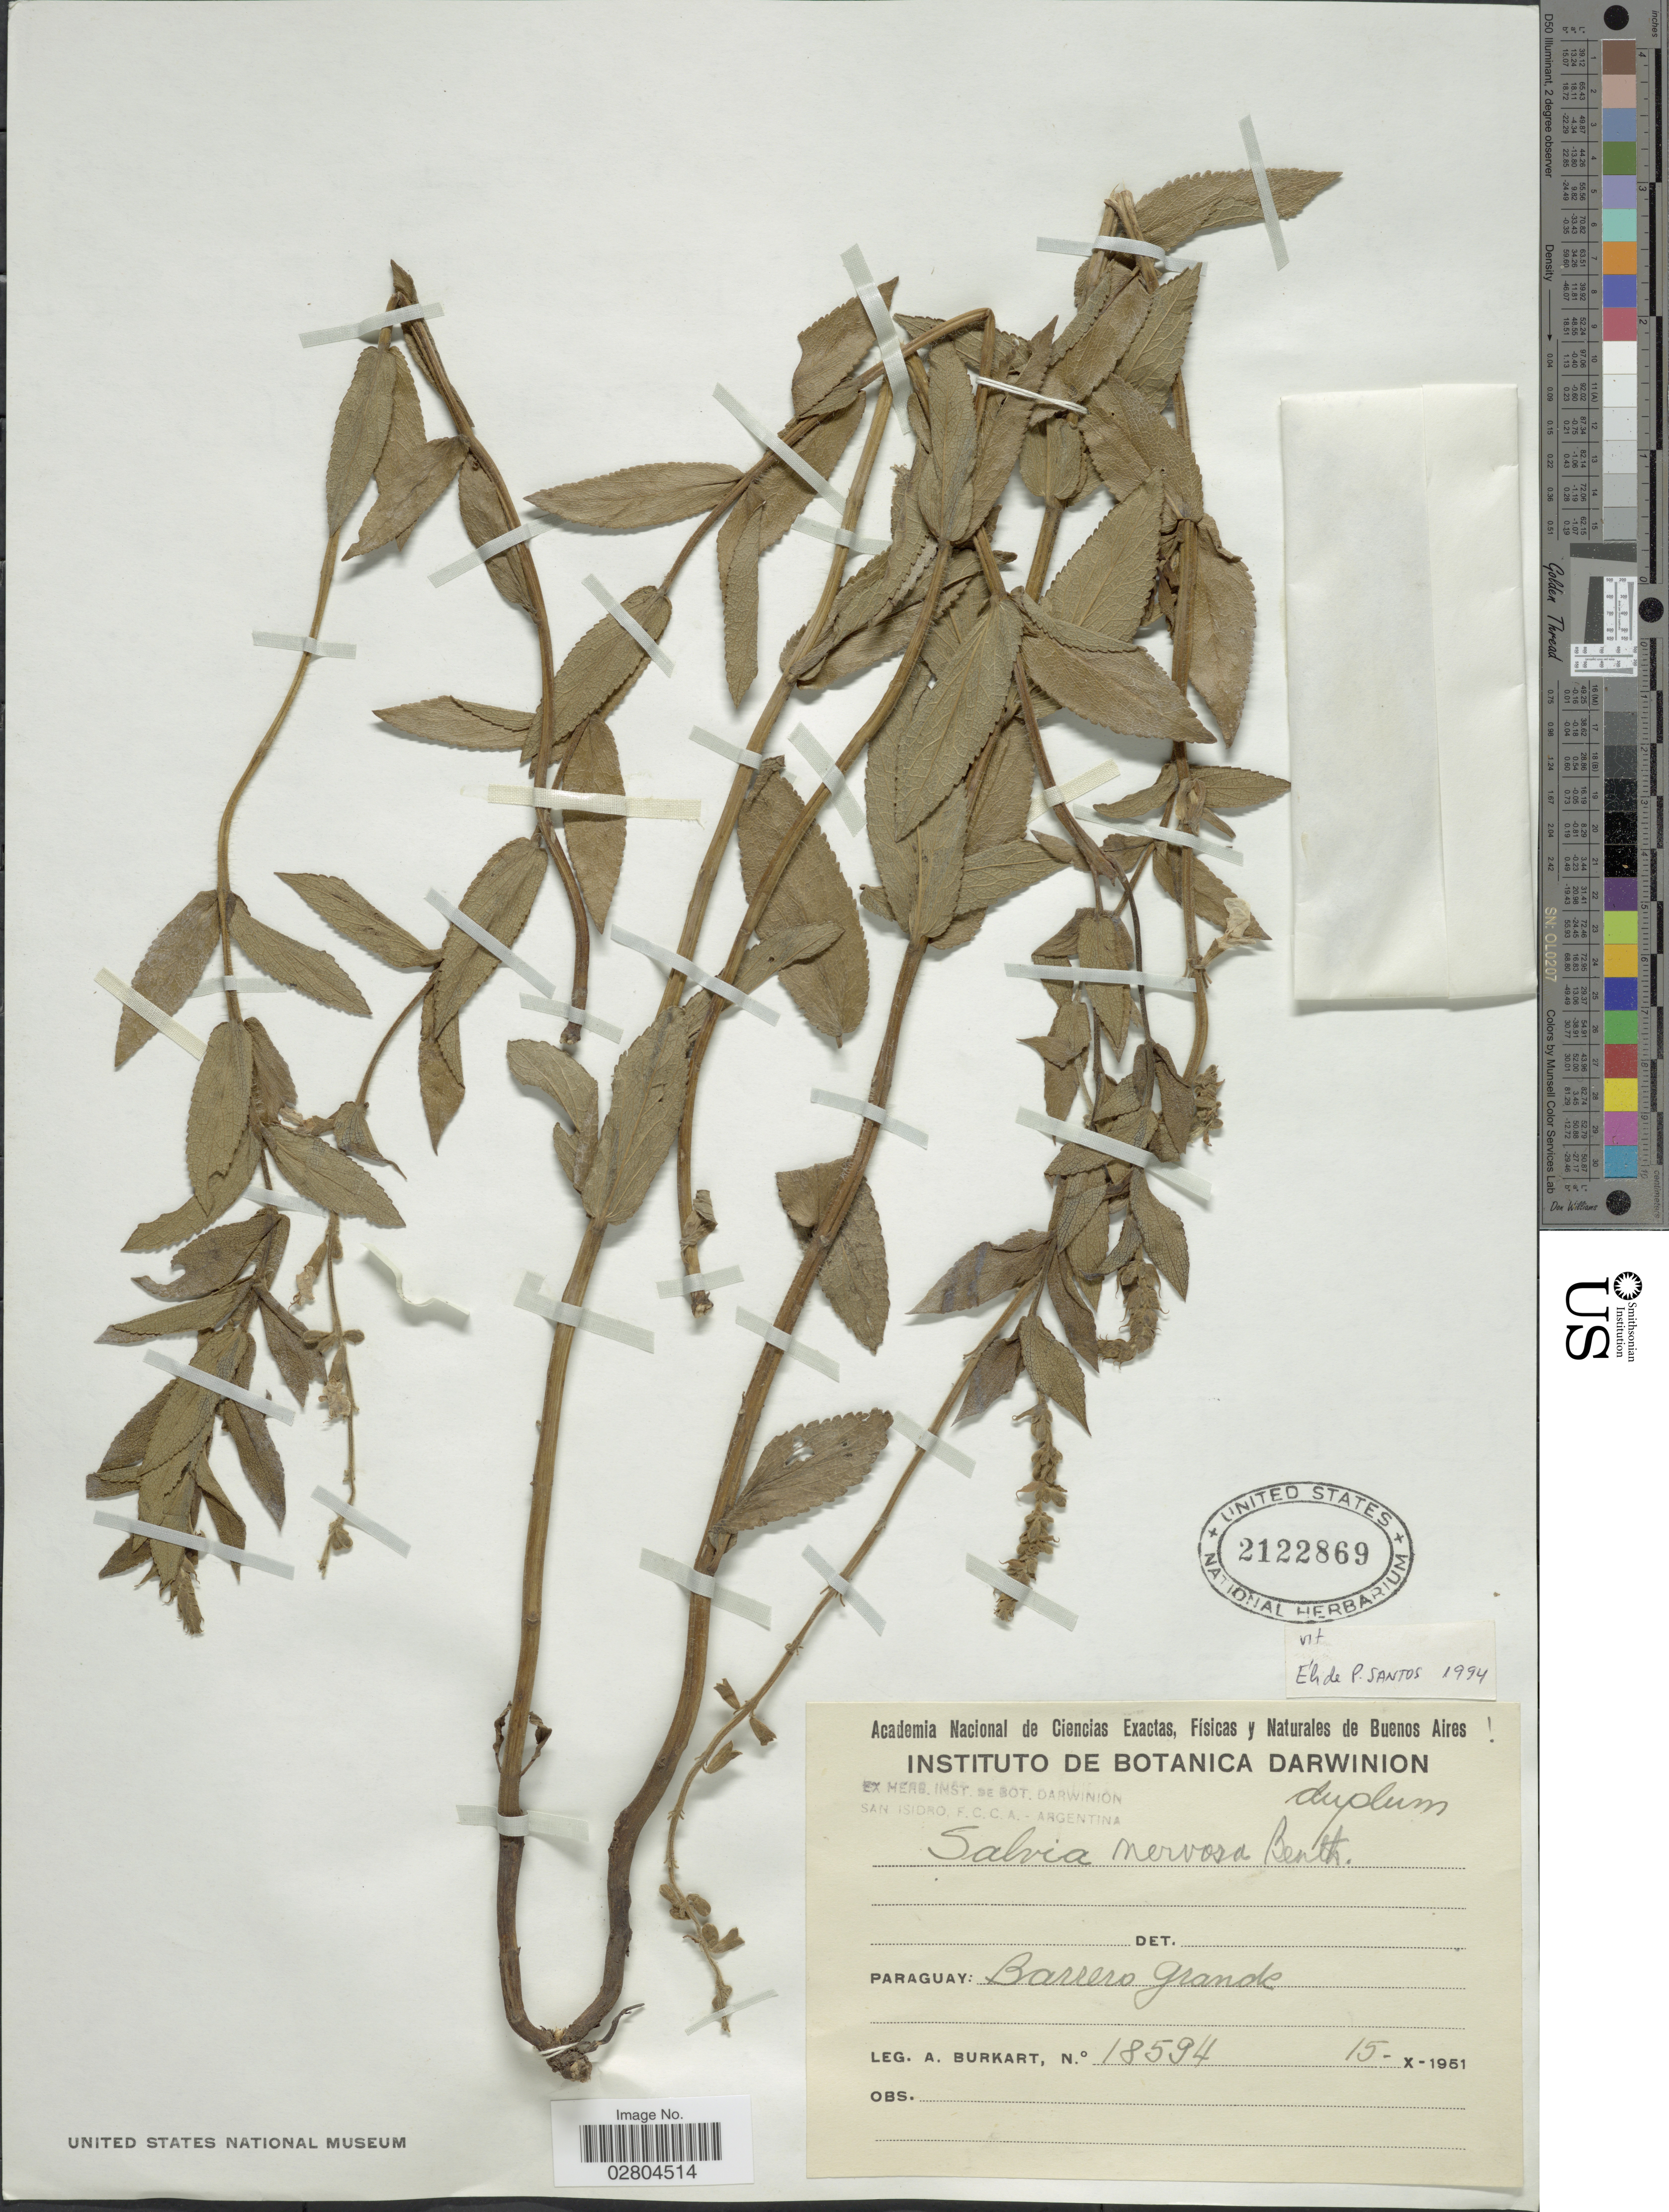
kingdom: Plantae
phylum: Tracheophyta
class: Magnoliopsida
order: Lamiales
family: Lamiaceae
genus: Salvia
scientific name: Salvia nervosa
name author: Benth.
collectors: A. E. Burkart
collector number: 18594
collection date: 1951-10-15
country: Paraguay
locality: Barrero Grande.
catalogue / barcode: US 2122869